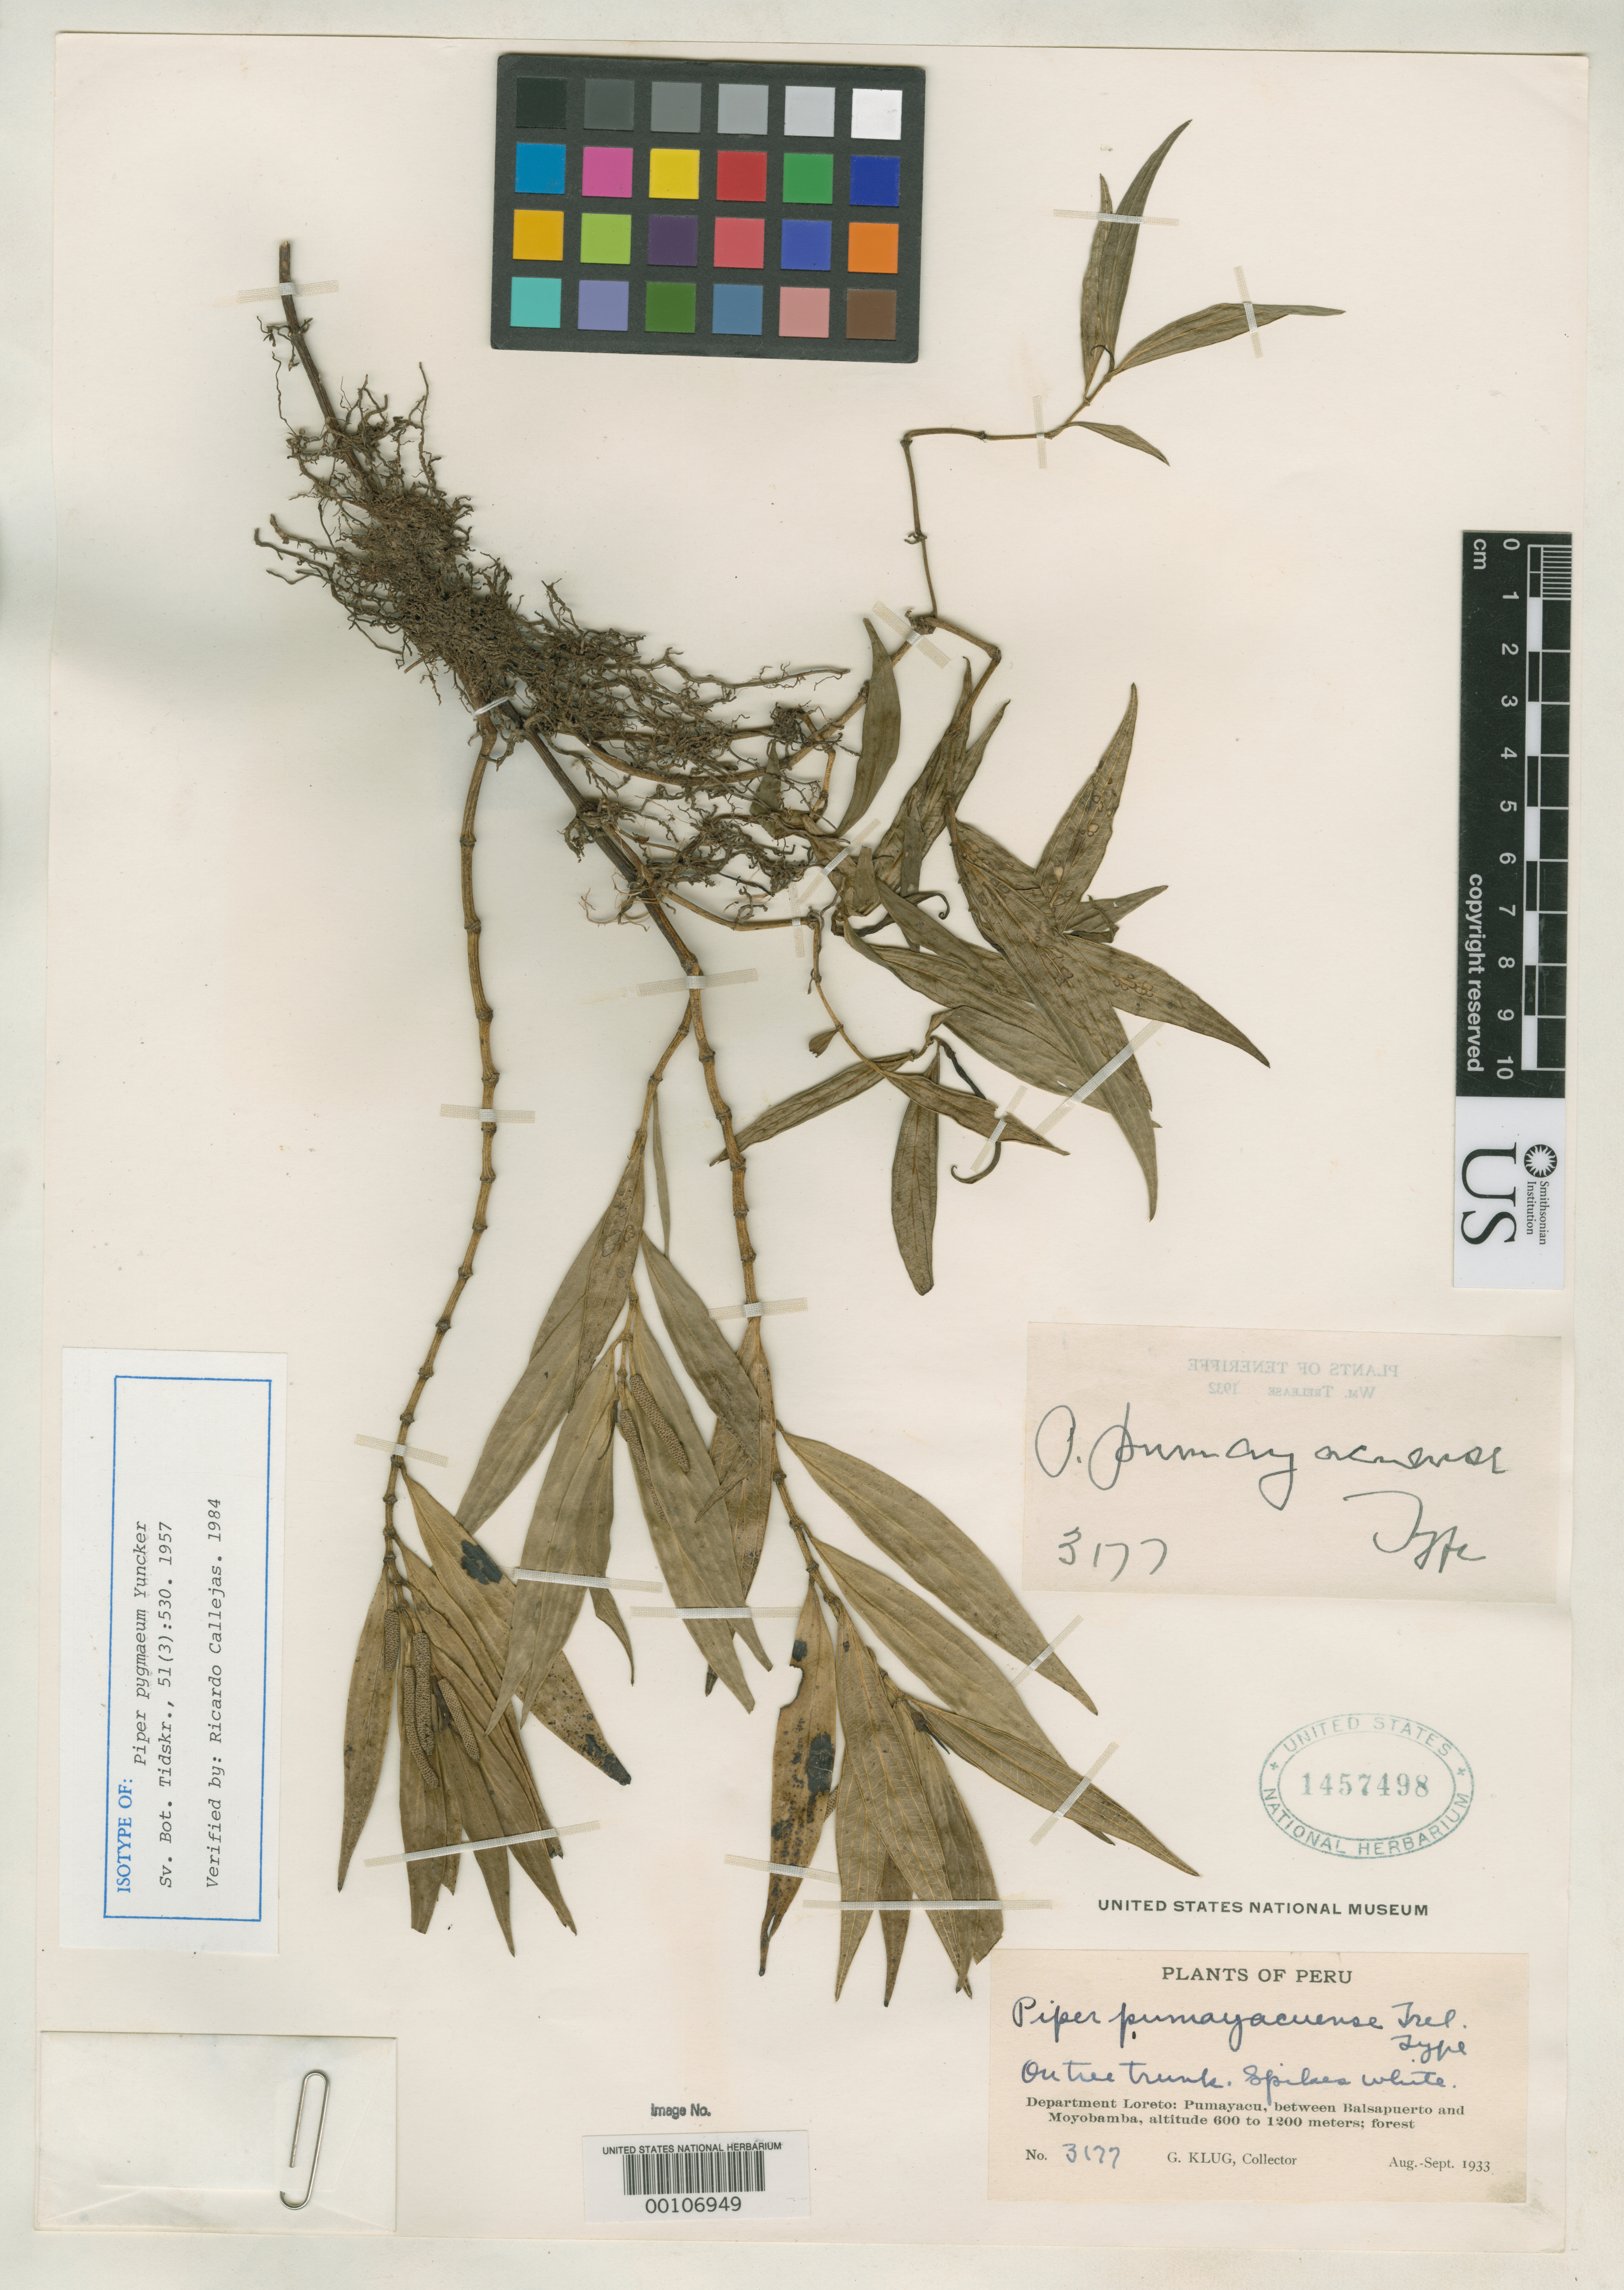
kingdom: Plantae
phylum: Tracheophyta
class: Magnoliopsida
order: Piperales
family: Piperaceae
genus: Piper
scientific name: Piper pygmaeum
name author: Yunck.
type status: Isotype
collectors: G. Klug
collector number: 3177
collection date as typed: Aug 1933 to -- Sep 1933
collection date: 1933-08/1933-09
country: Peru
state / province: Loreto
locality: Pumayacu, between Balsapuerto and Moyobamba.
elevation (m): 600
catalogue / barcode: US 1457498